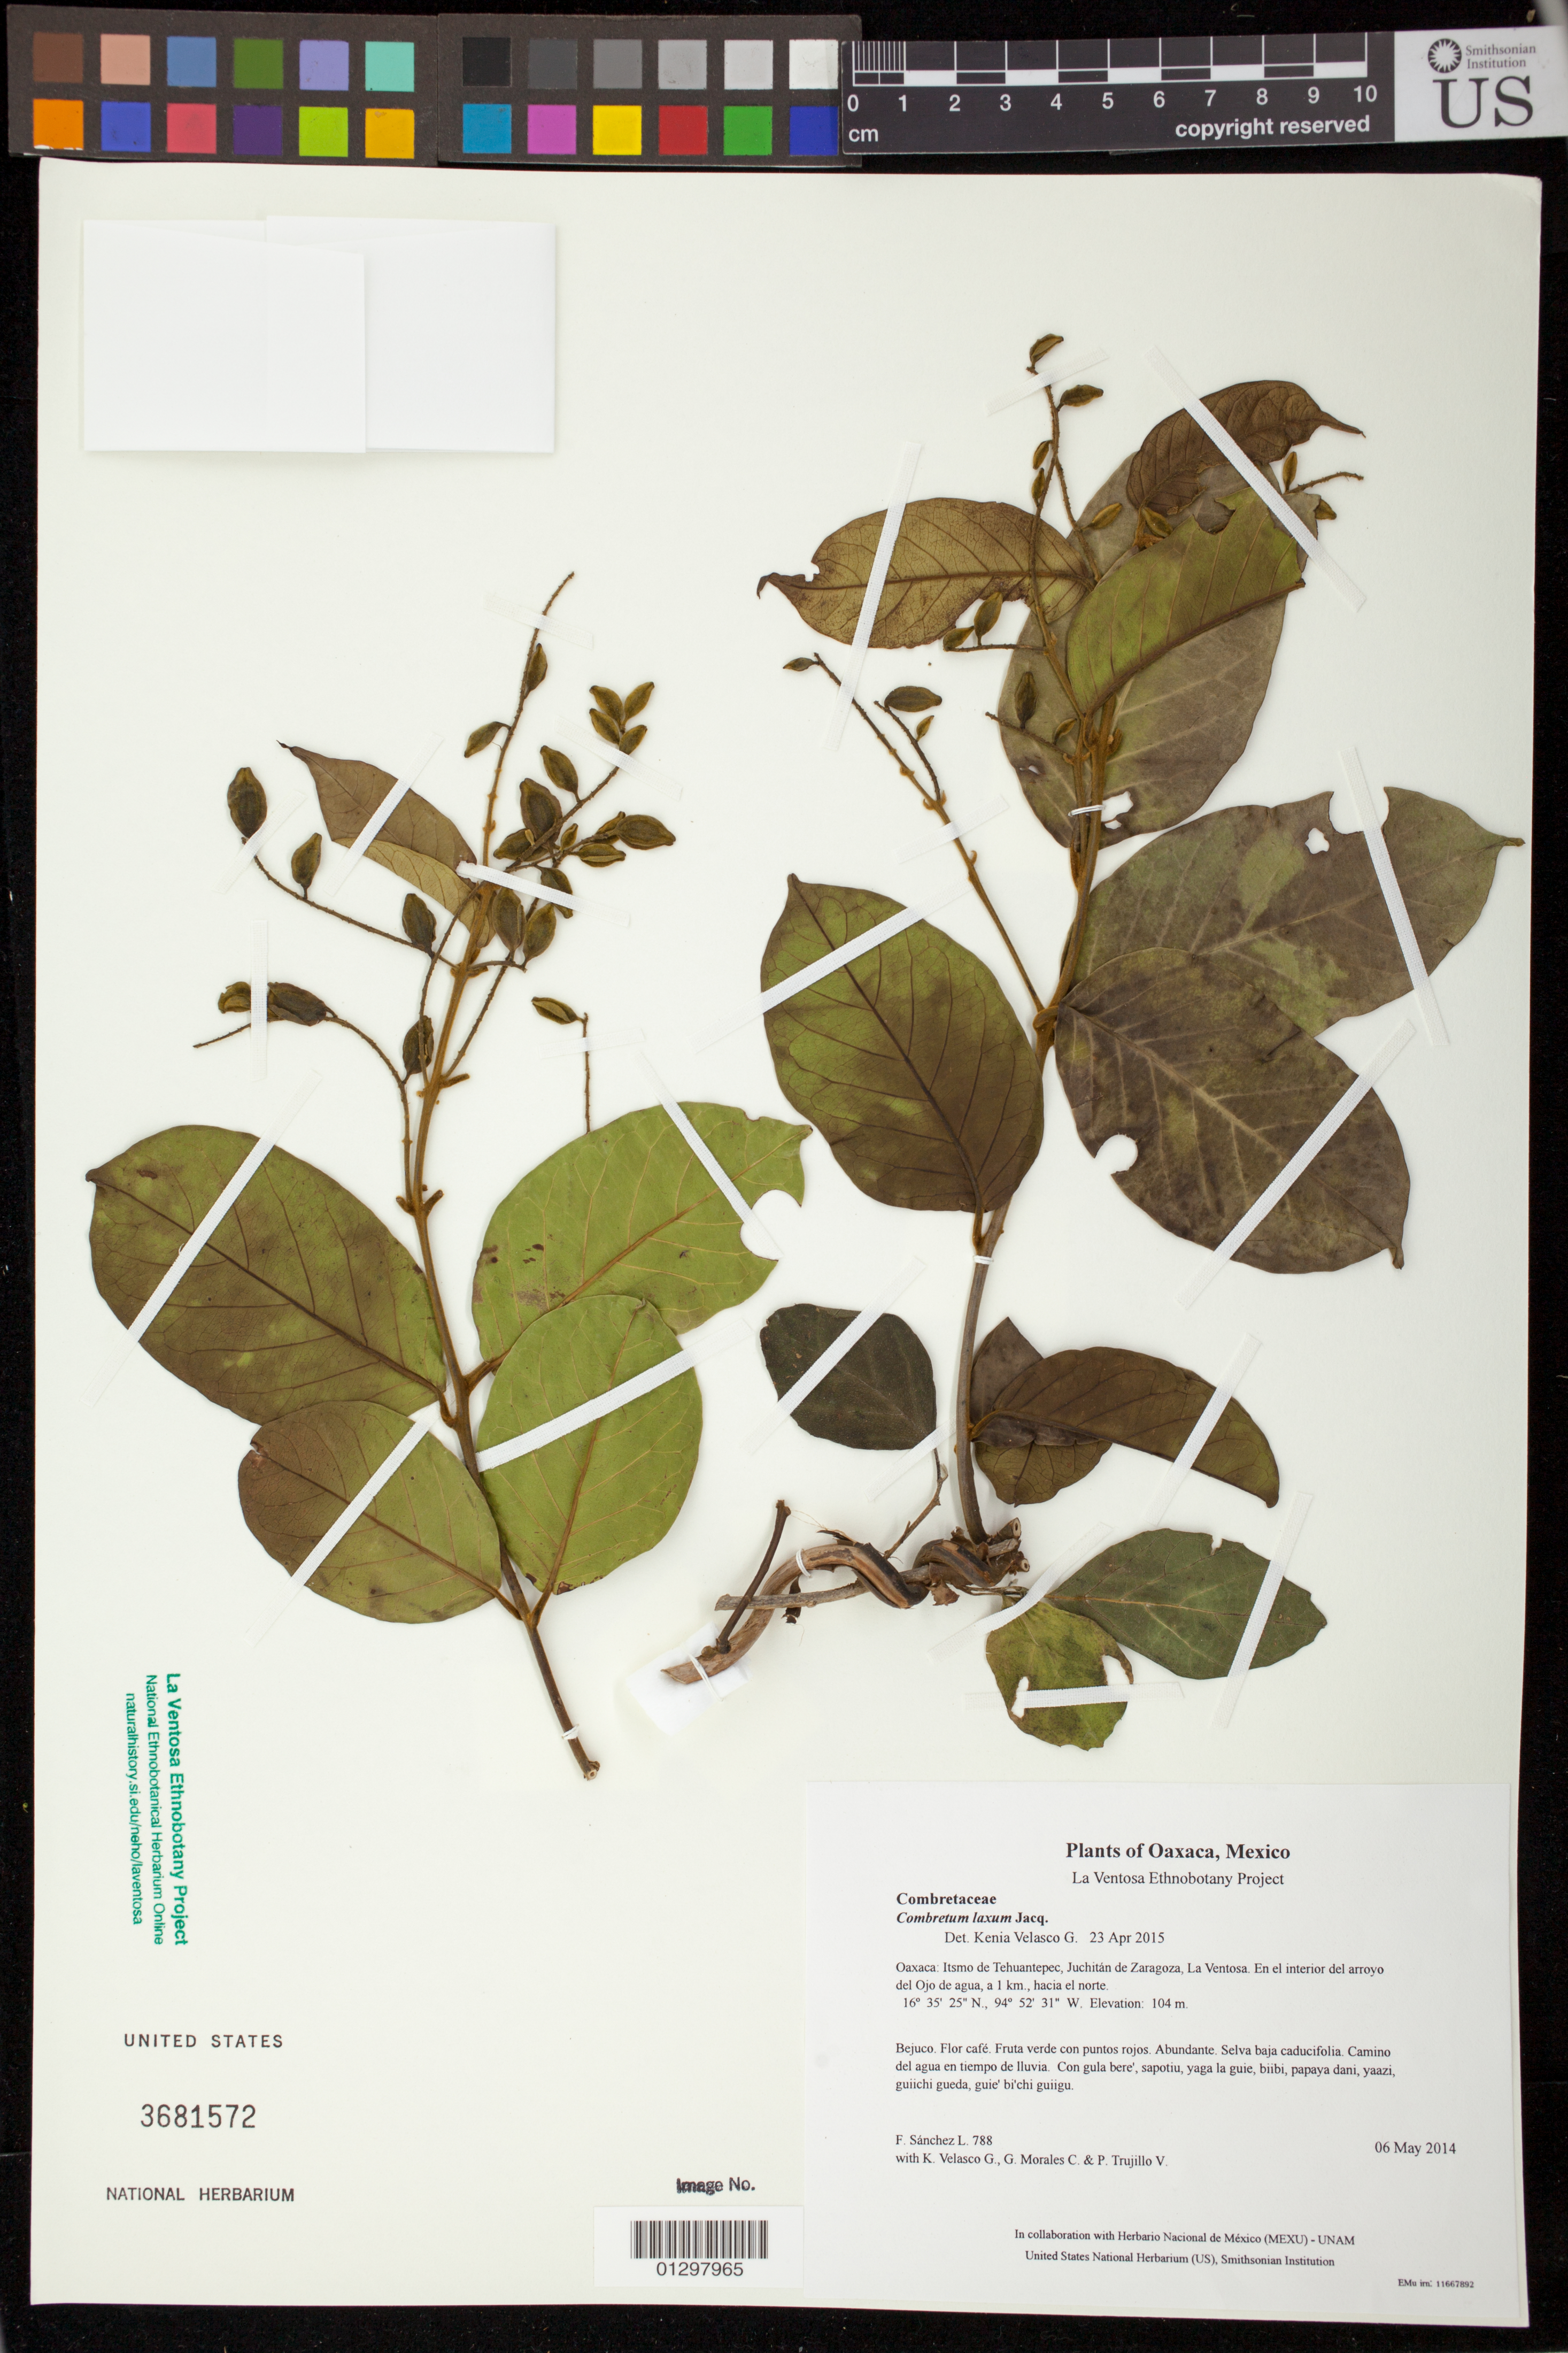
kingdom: Plantae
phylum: Tracheophyta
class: Magnoliopsida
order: Myrtales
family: Combretaceae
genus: Combretum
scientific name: Combretum laxum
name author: Jacq.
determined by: Velasco G., Kenia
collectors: F. Sánchez L., K. Velasco G., G. Morales C. & P. Trujillo V.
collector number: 788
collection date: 2014-05-06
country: Mexico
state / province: Oaxaca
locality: Itsmo de Tehuantepec, Juchitán de Zaragoza, La Ventosa. En el interior del arroyo del Ojo de agua, a 1 km., hacia el norte.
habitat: Selva baja caducifolia. Camino del agua en tiempo de lluvia.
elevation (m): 104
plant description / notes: JEBOT, MEXU, SERO, US; Luba'. Guie' namuu. Cuaananaxhi naga' ne punta naxiña'. Stale.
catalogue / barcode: US 3681572